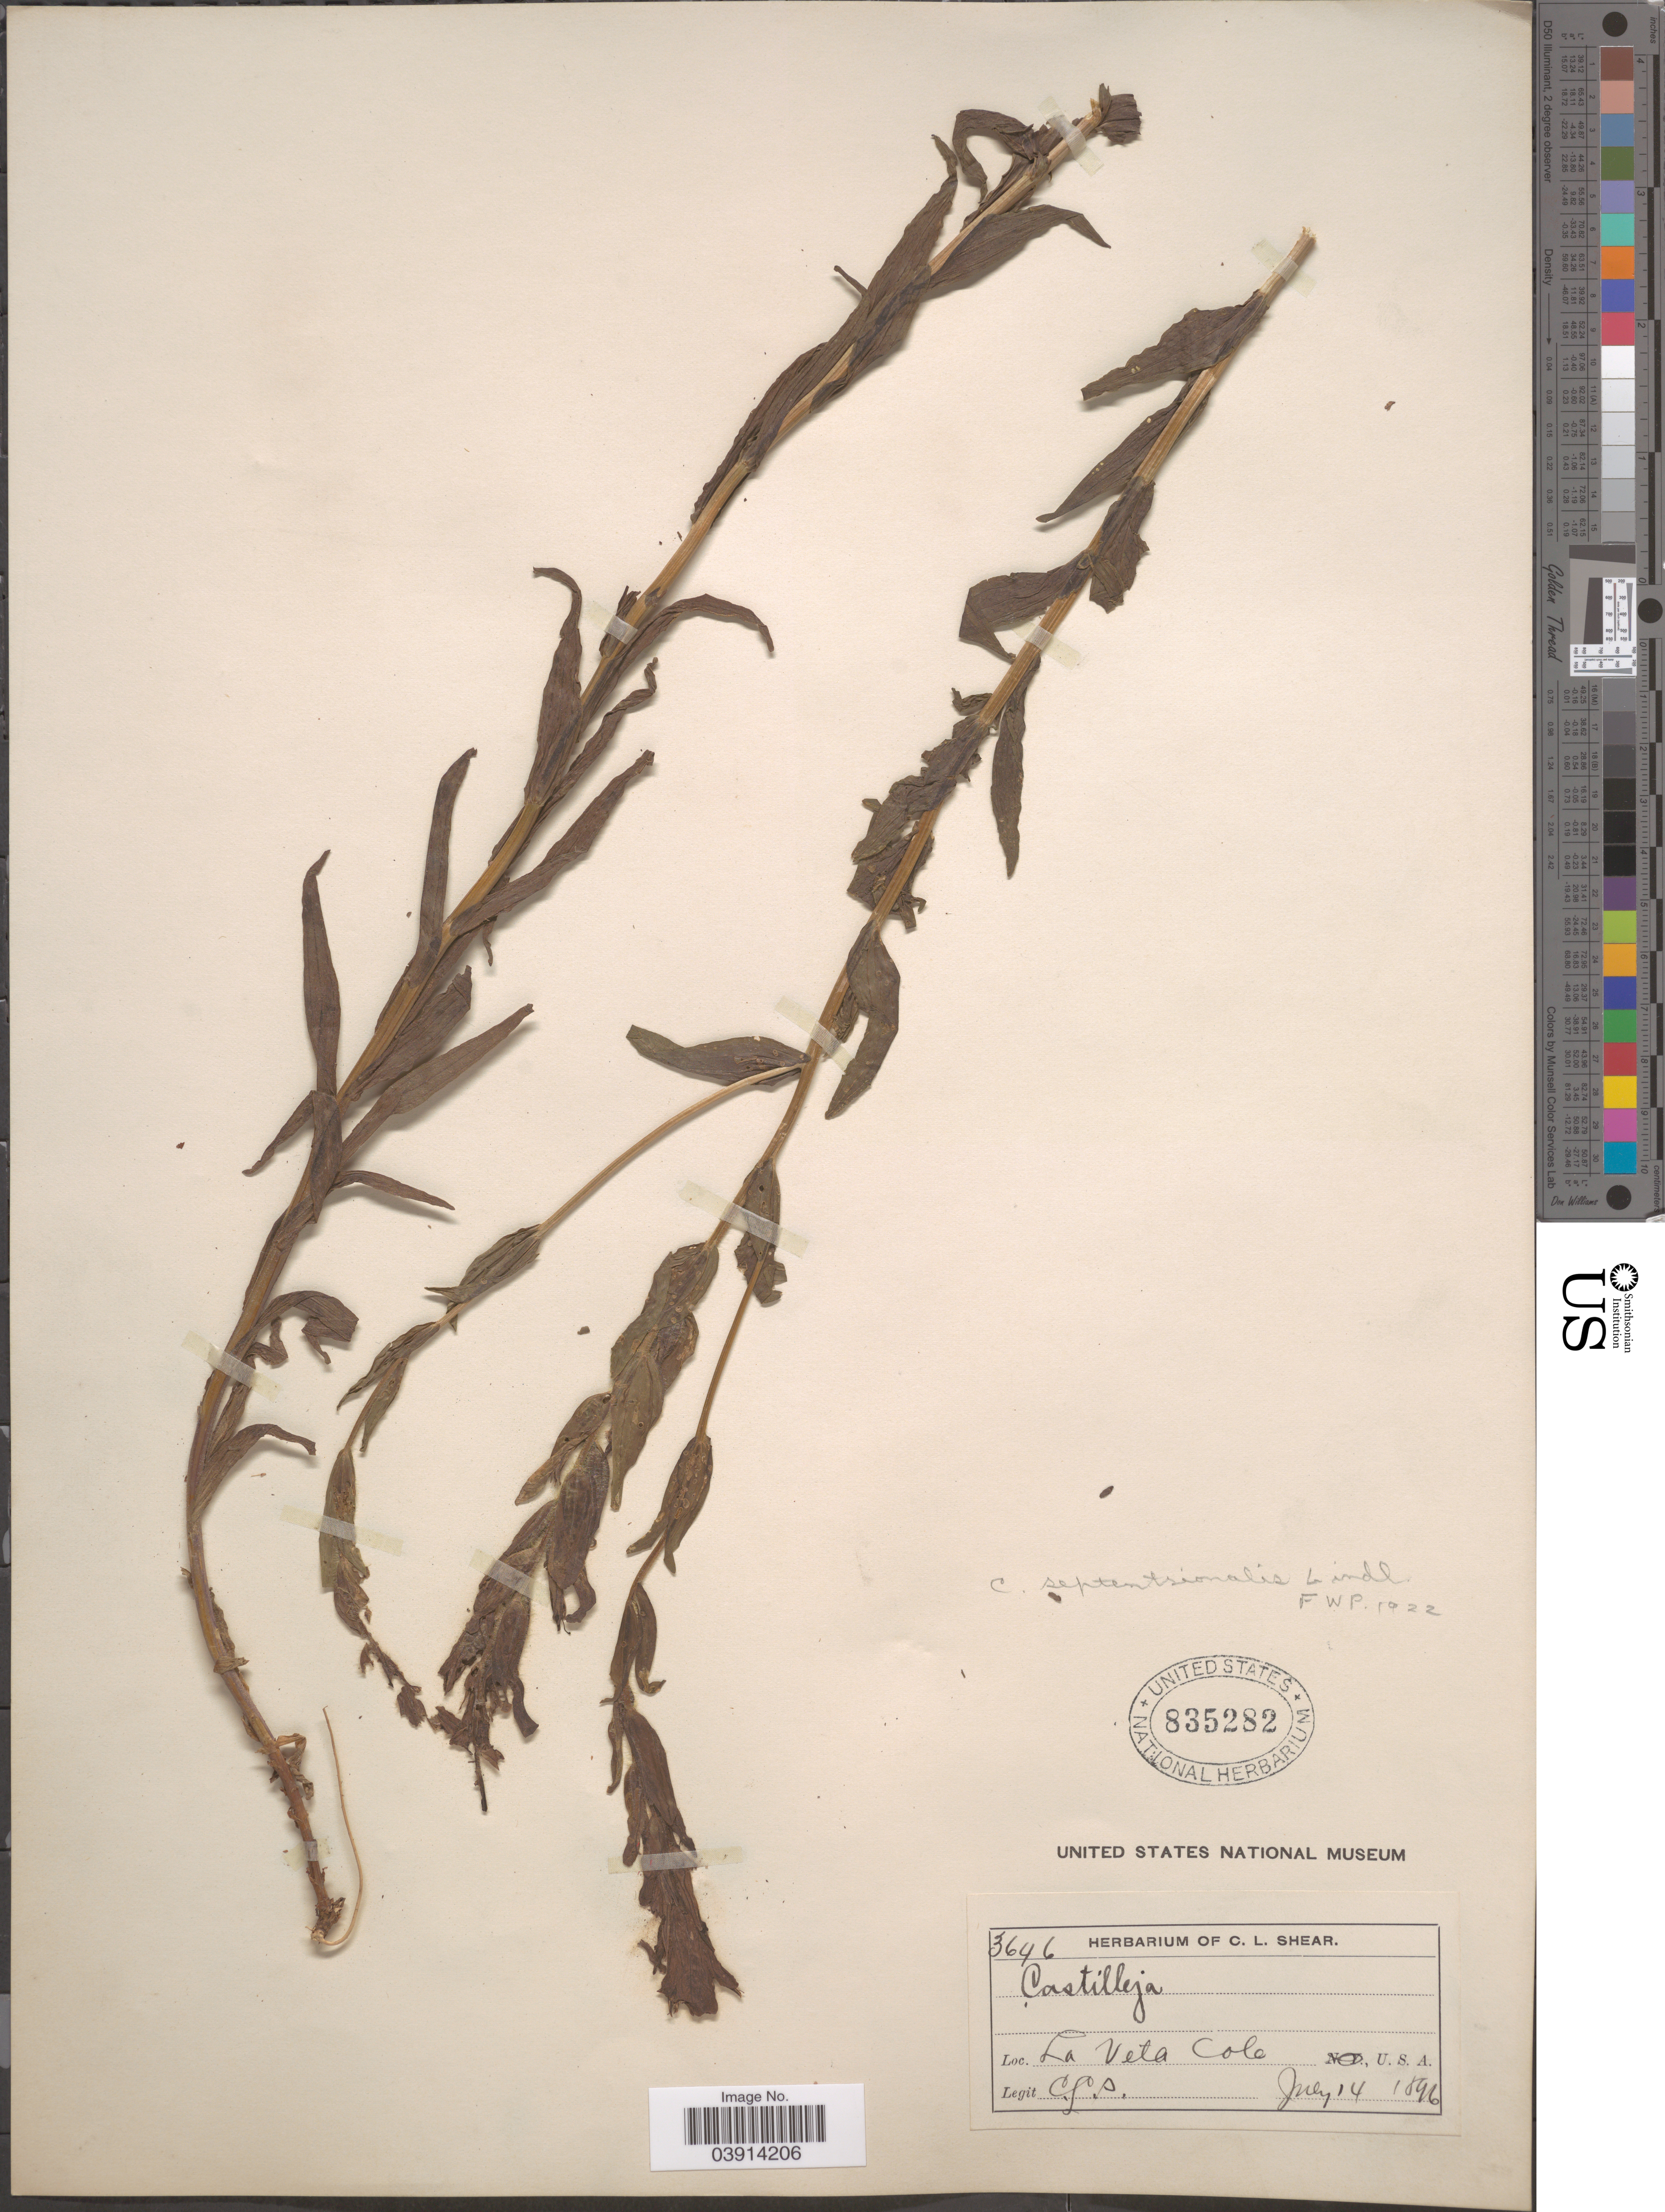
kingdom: Plantae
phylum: Tracheophyta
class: Magnoliopsida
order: Lamiales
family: Orobanchaceae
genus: Castilleja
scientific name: Castilleja septentrionalis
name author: Lindl.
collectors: C. L. Shear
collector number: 3646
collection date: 1896-07-14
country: United States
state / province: Colorado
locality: La Veta.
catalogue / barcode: US 835282